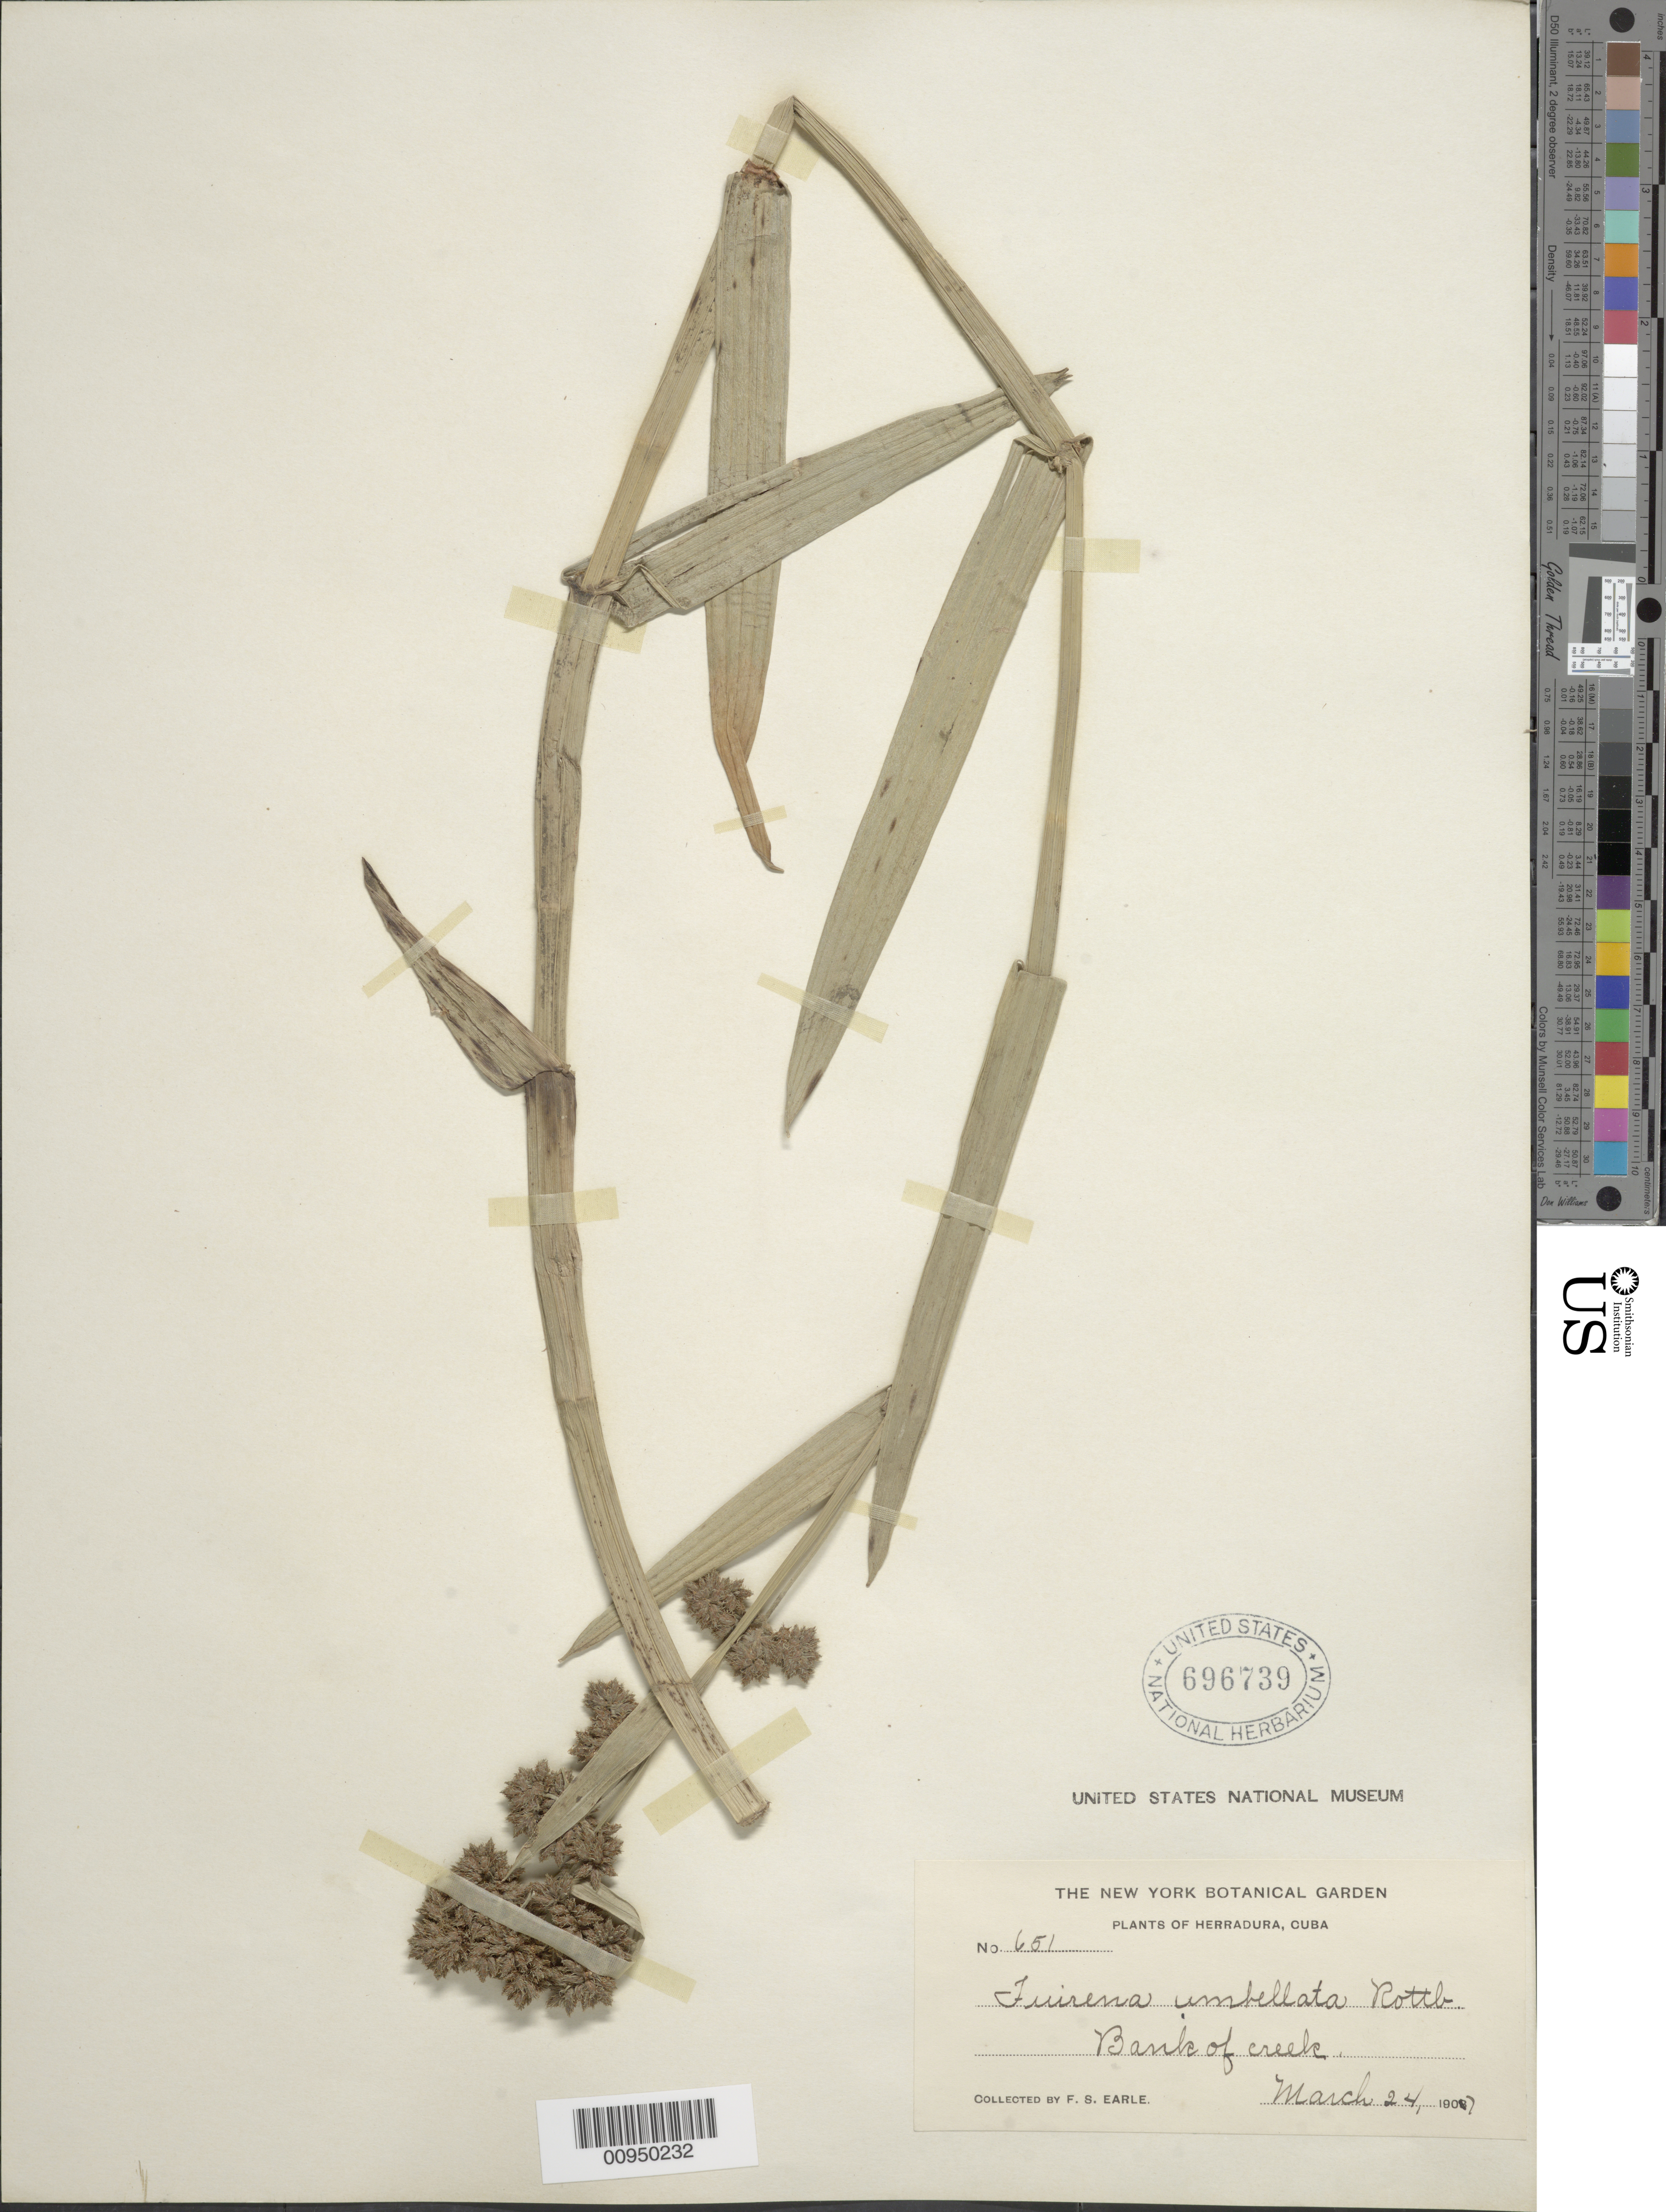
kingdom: Plantae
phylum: Tracheophyta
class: Liliopsida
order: Poales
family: Cyperaceae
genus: Fuirena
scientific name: Fuirena umbellata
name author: Rottb.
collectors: F. S. Earle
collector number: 651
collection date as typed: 24 Mar 1907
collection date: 1907-03-24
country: Cuba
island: Cuba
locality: Herradura, creek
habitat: Bank of creek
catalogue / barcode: US 696739